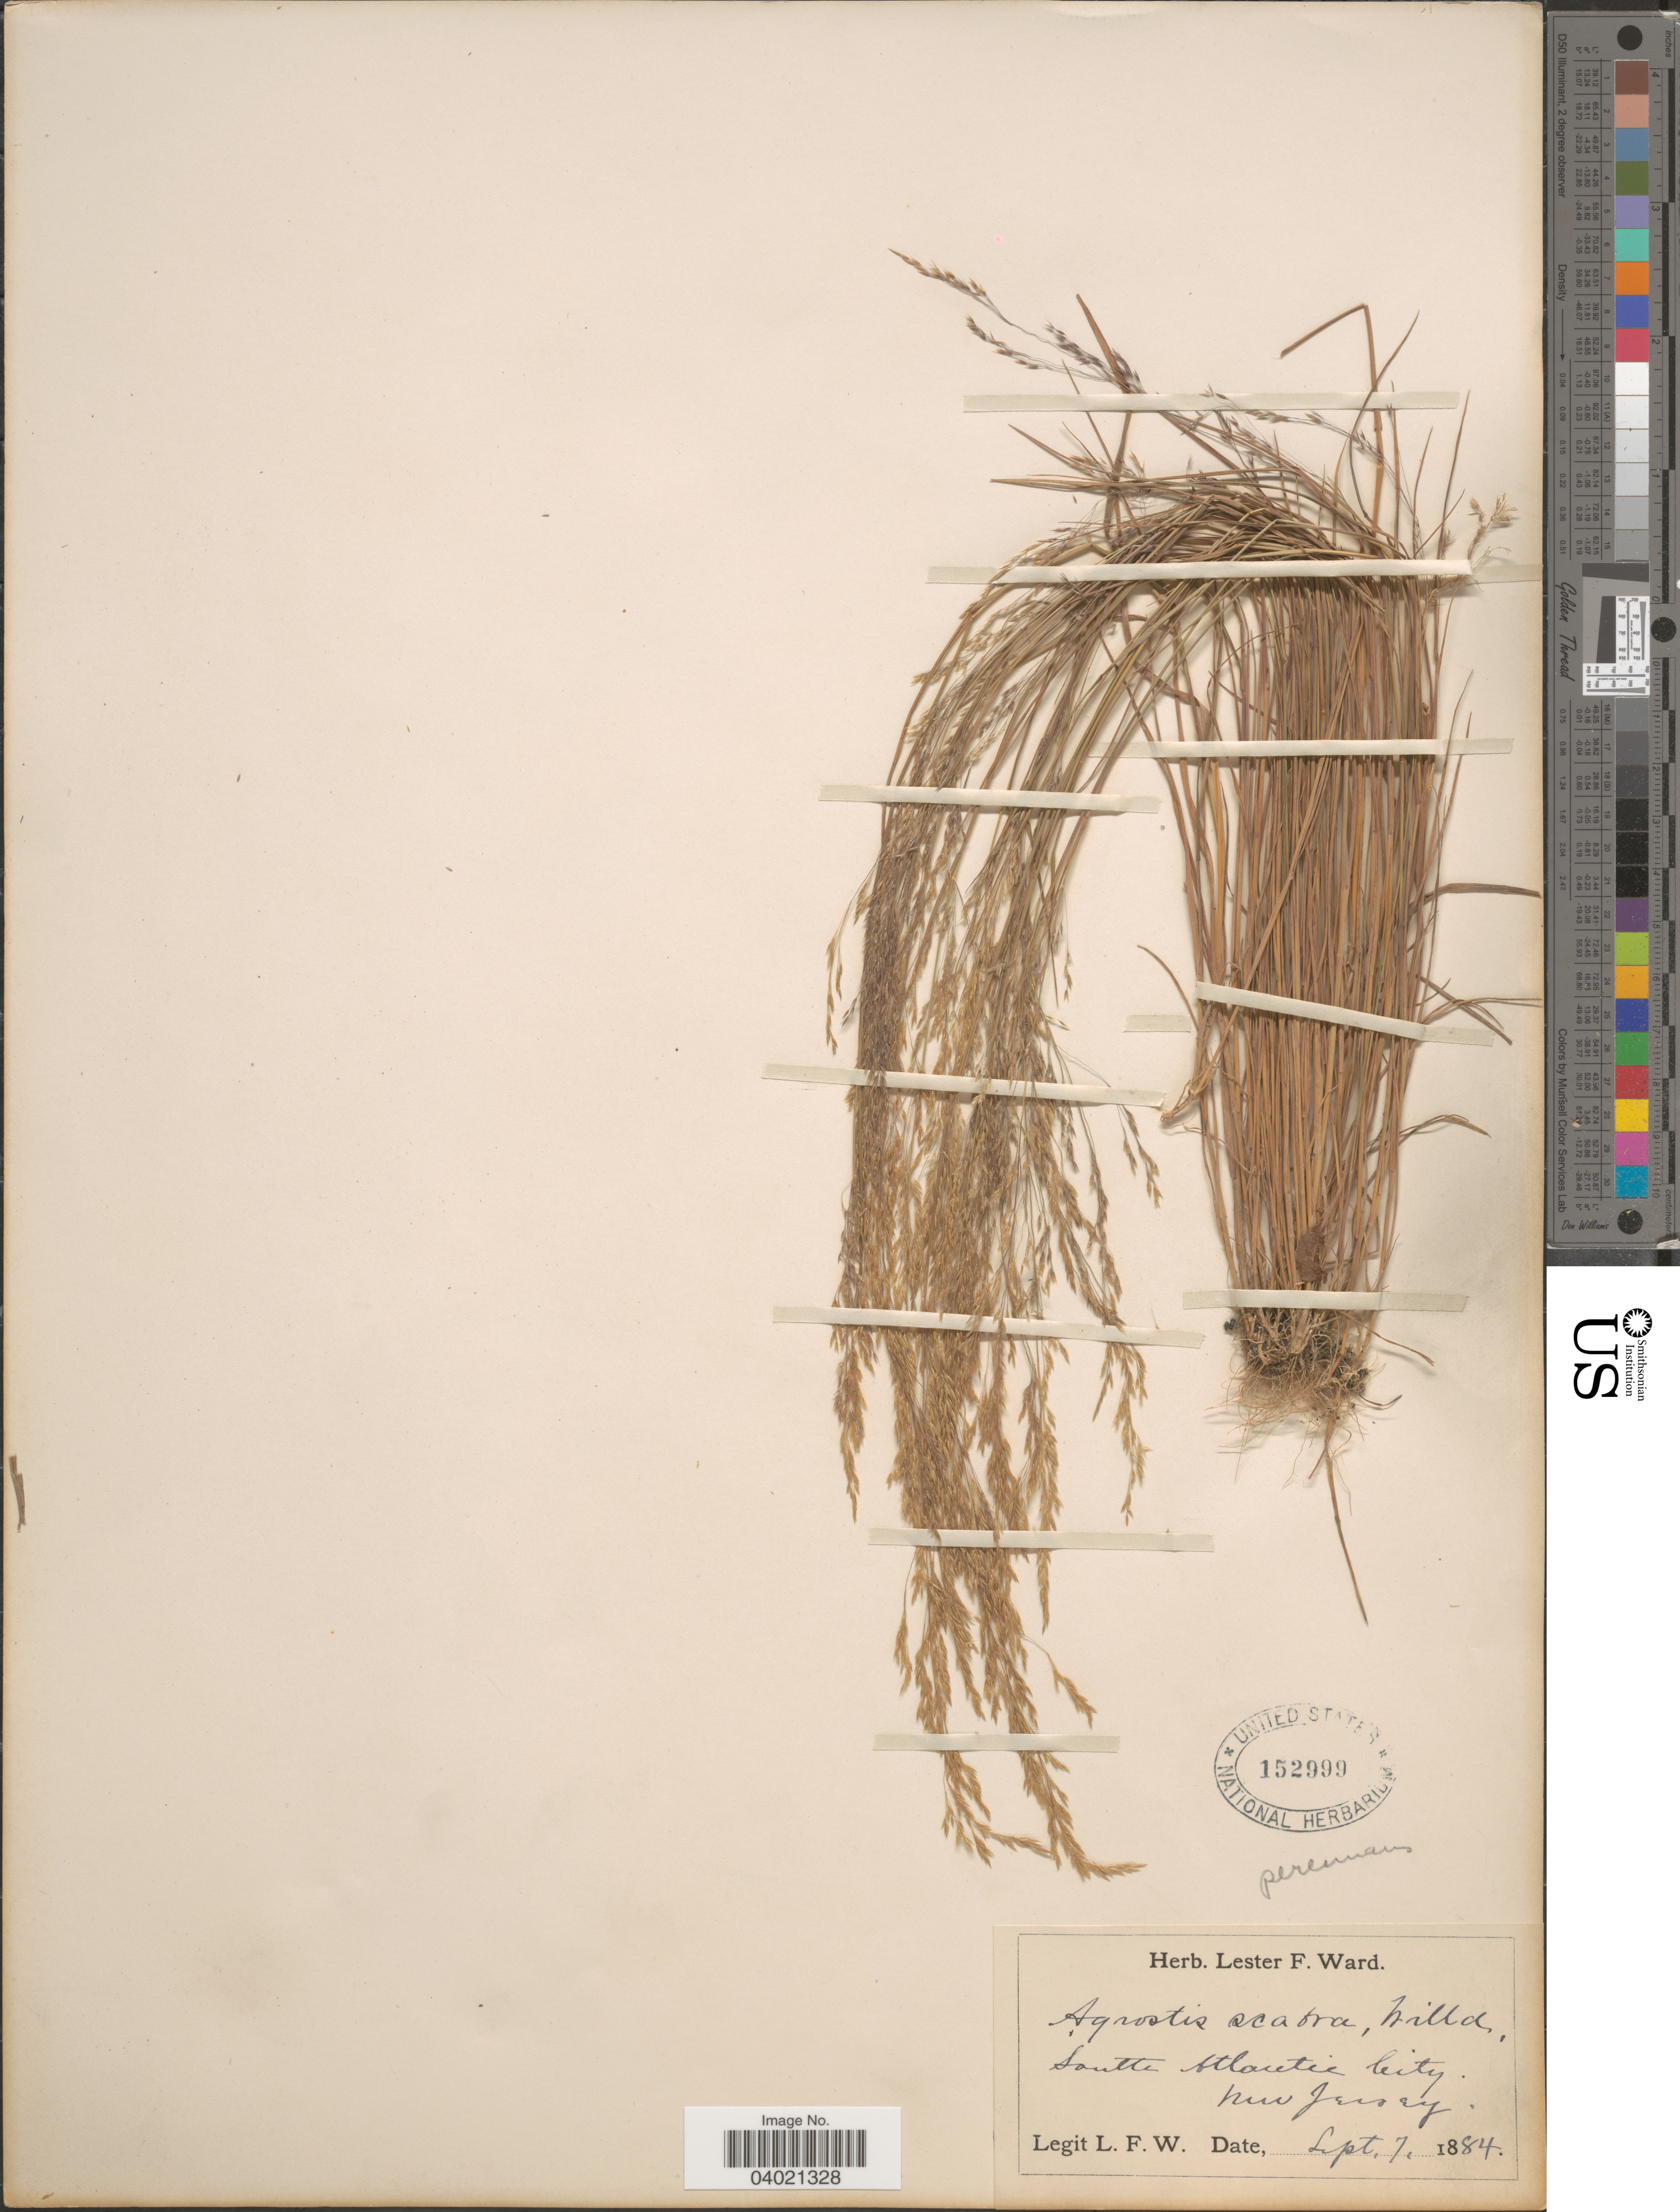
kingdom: Plantae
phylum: Tracheophyta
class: Liliopsida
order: Poales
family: Poaceae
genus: Agrostis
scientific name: Agrostis perennans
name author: (Walter) Tuck.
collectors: L. F. Ward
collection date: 1884-09-07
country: United States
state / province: New Jersey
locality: South Atlantic City.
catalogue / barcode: US 152999